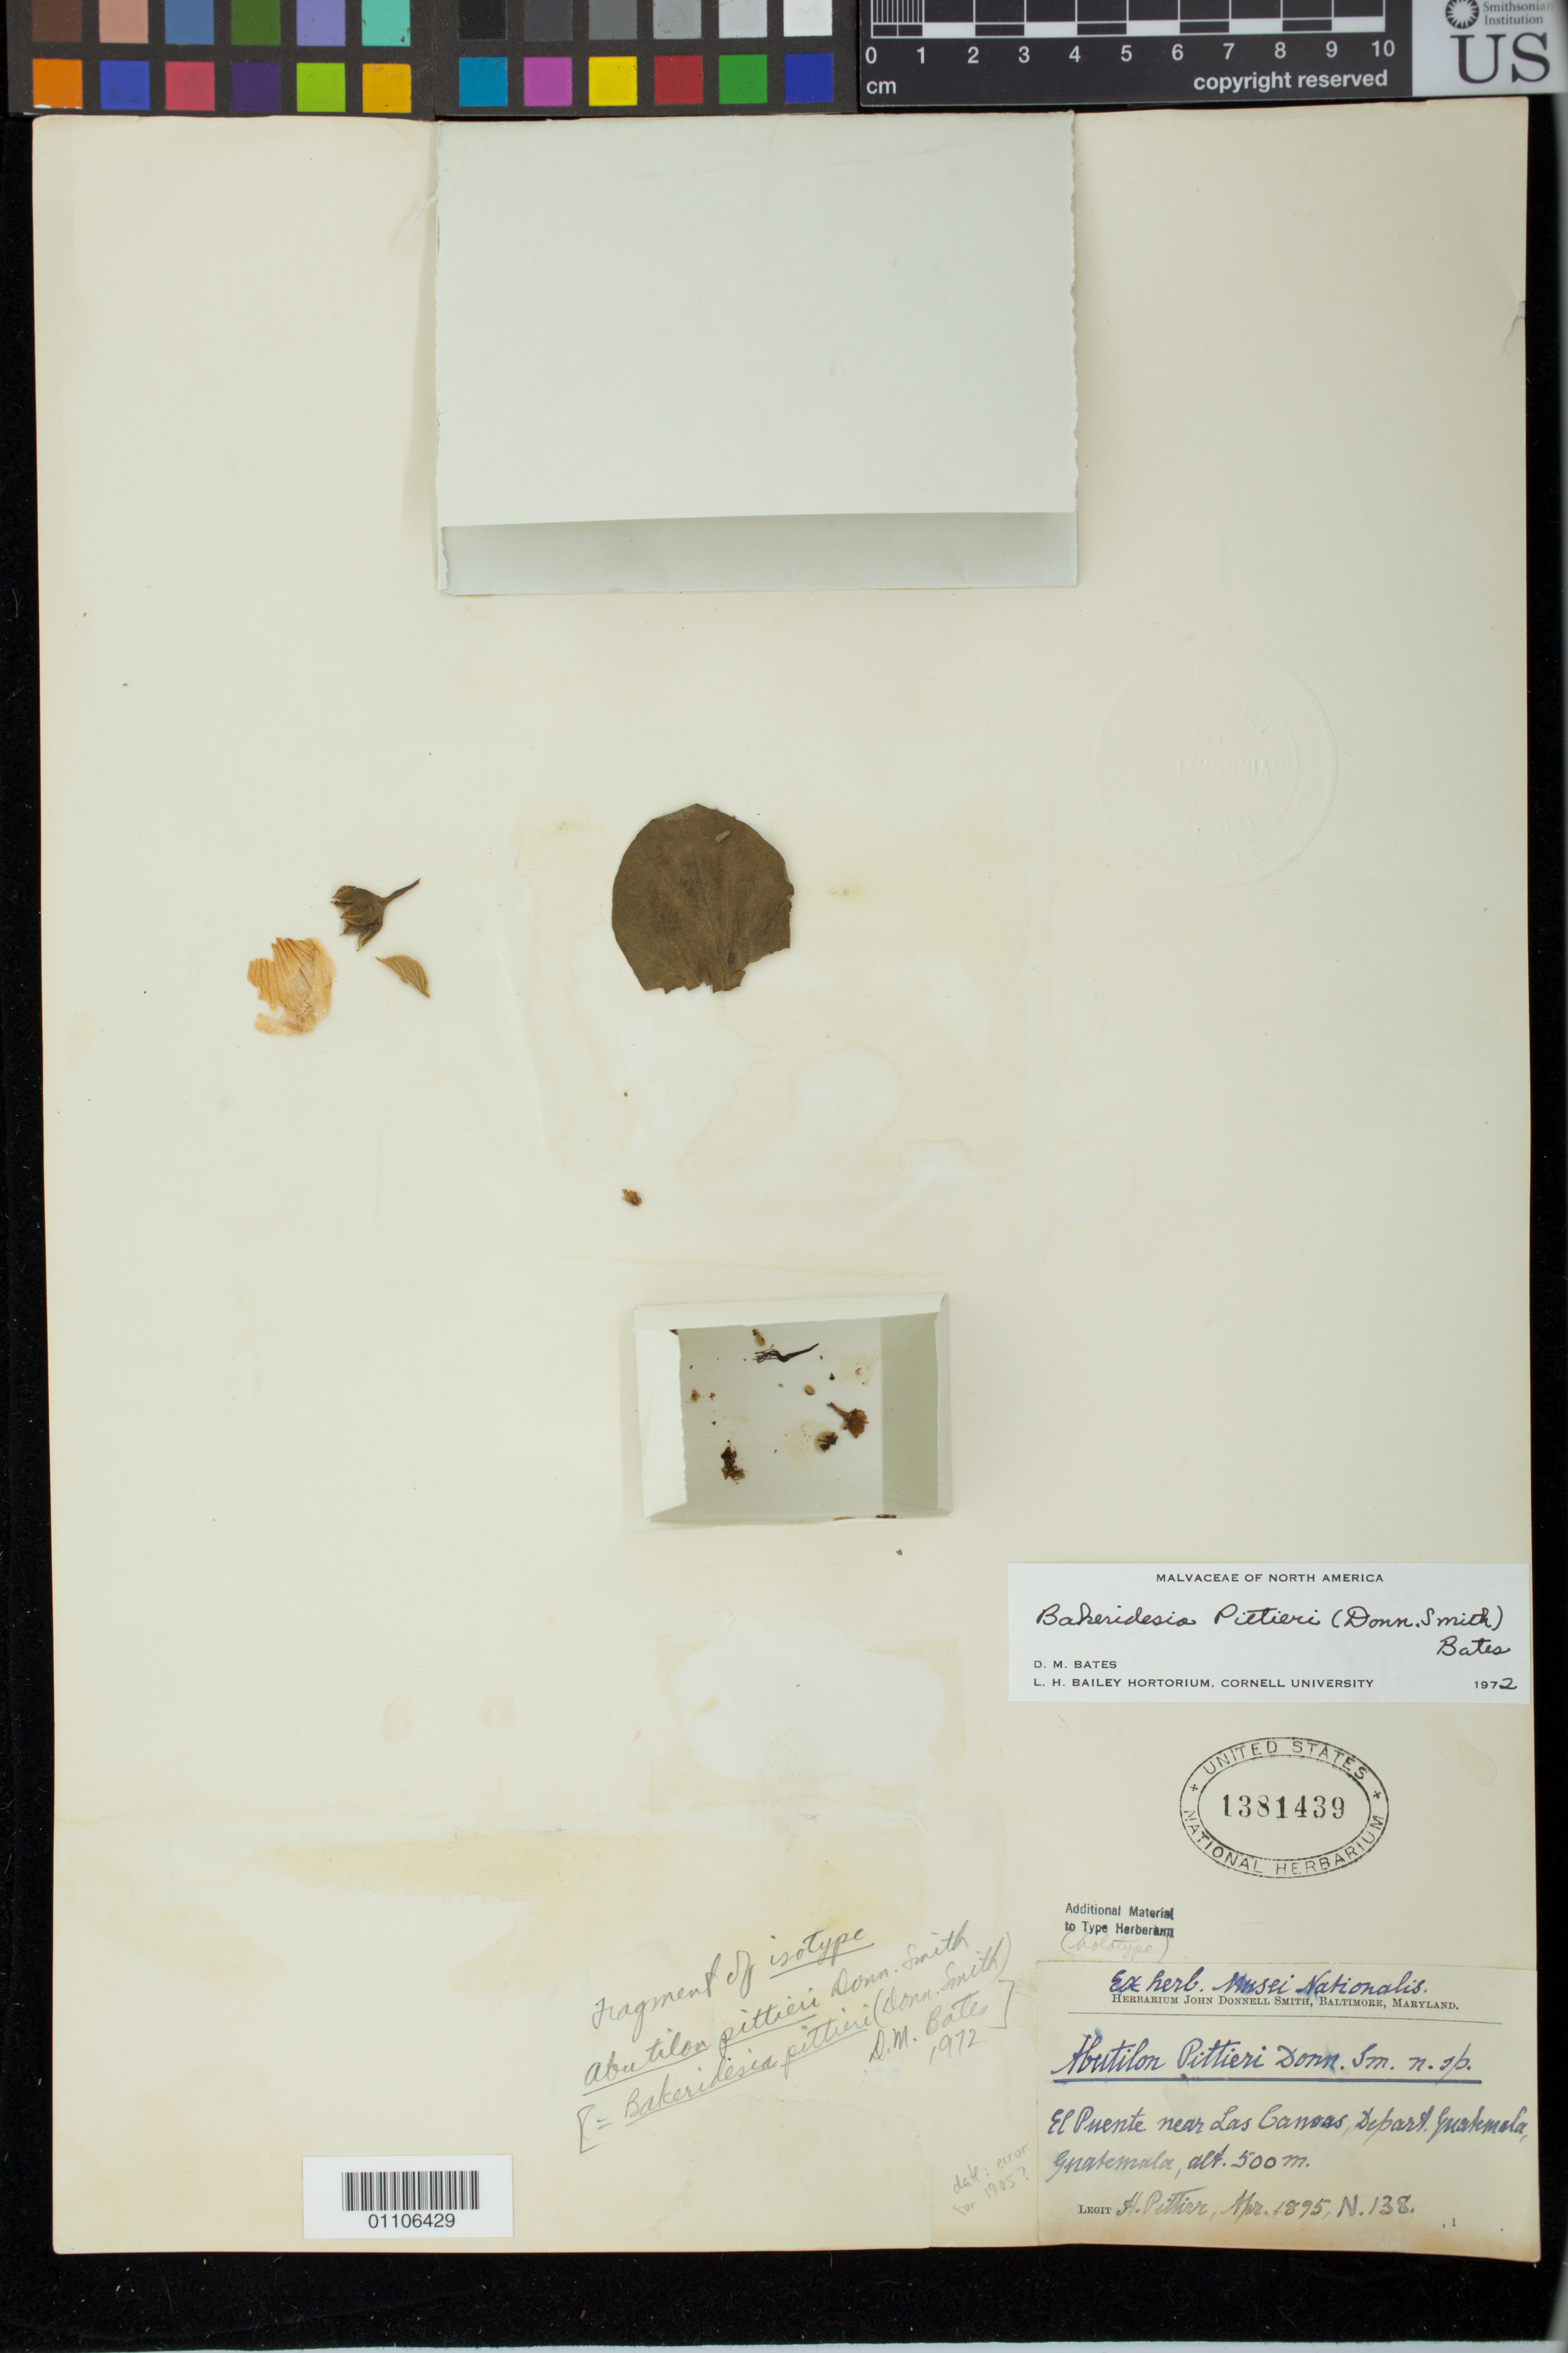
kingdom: Plantae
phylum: Tracheophyta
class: Magnoliopsida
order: Malvales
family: Malvaceae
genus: Abutilon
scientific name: Abutilon pittieri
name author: Donn. Sm.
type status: Isotype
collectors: H. F. Pittier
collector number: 138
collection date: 1895-04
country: Guatemala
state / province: Guatemala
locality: El Puente near Las Canoas, Depart. Guatemala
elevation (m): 500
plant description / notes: Fragmentary material, specimen ex herb. John Donnell Smith. Collection date on label is Apr. 1895, apparently in error (fragment apparently taken from holotype specimen in US herbarium, which has collection date Apr. 1905).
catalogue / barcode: US 1381439